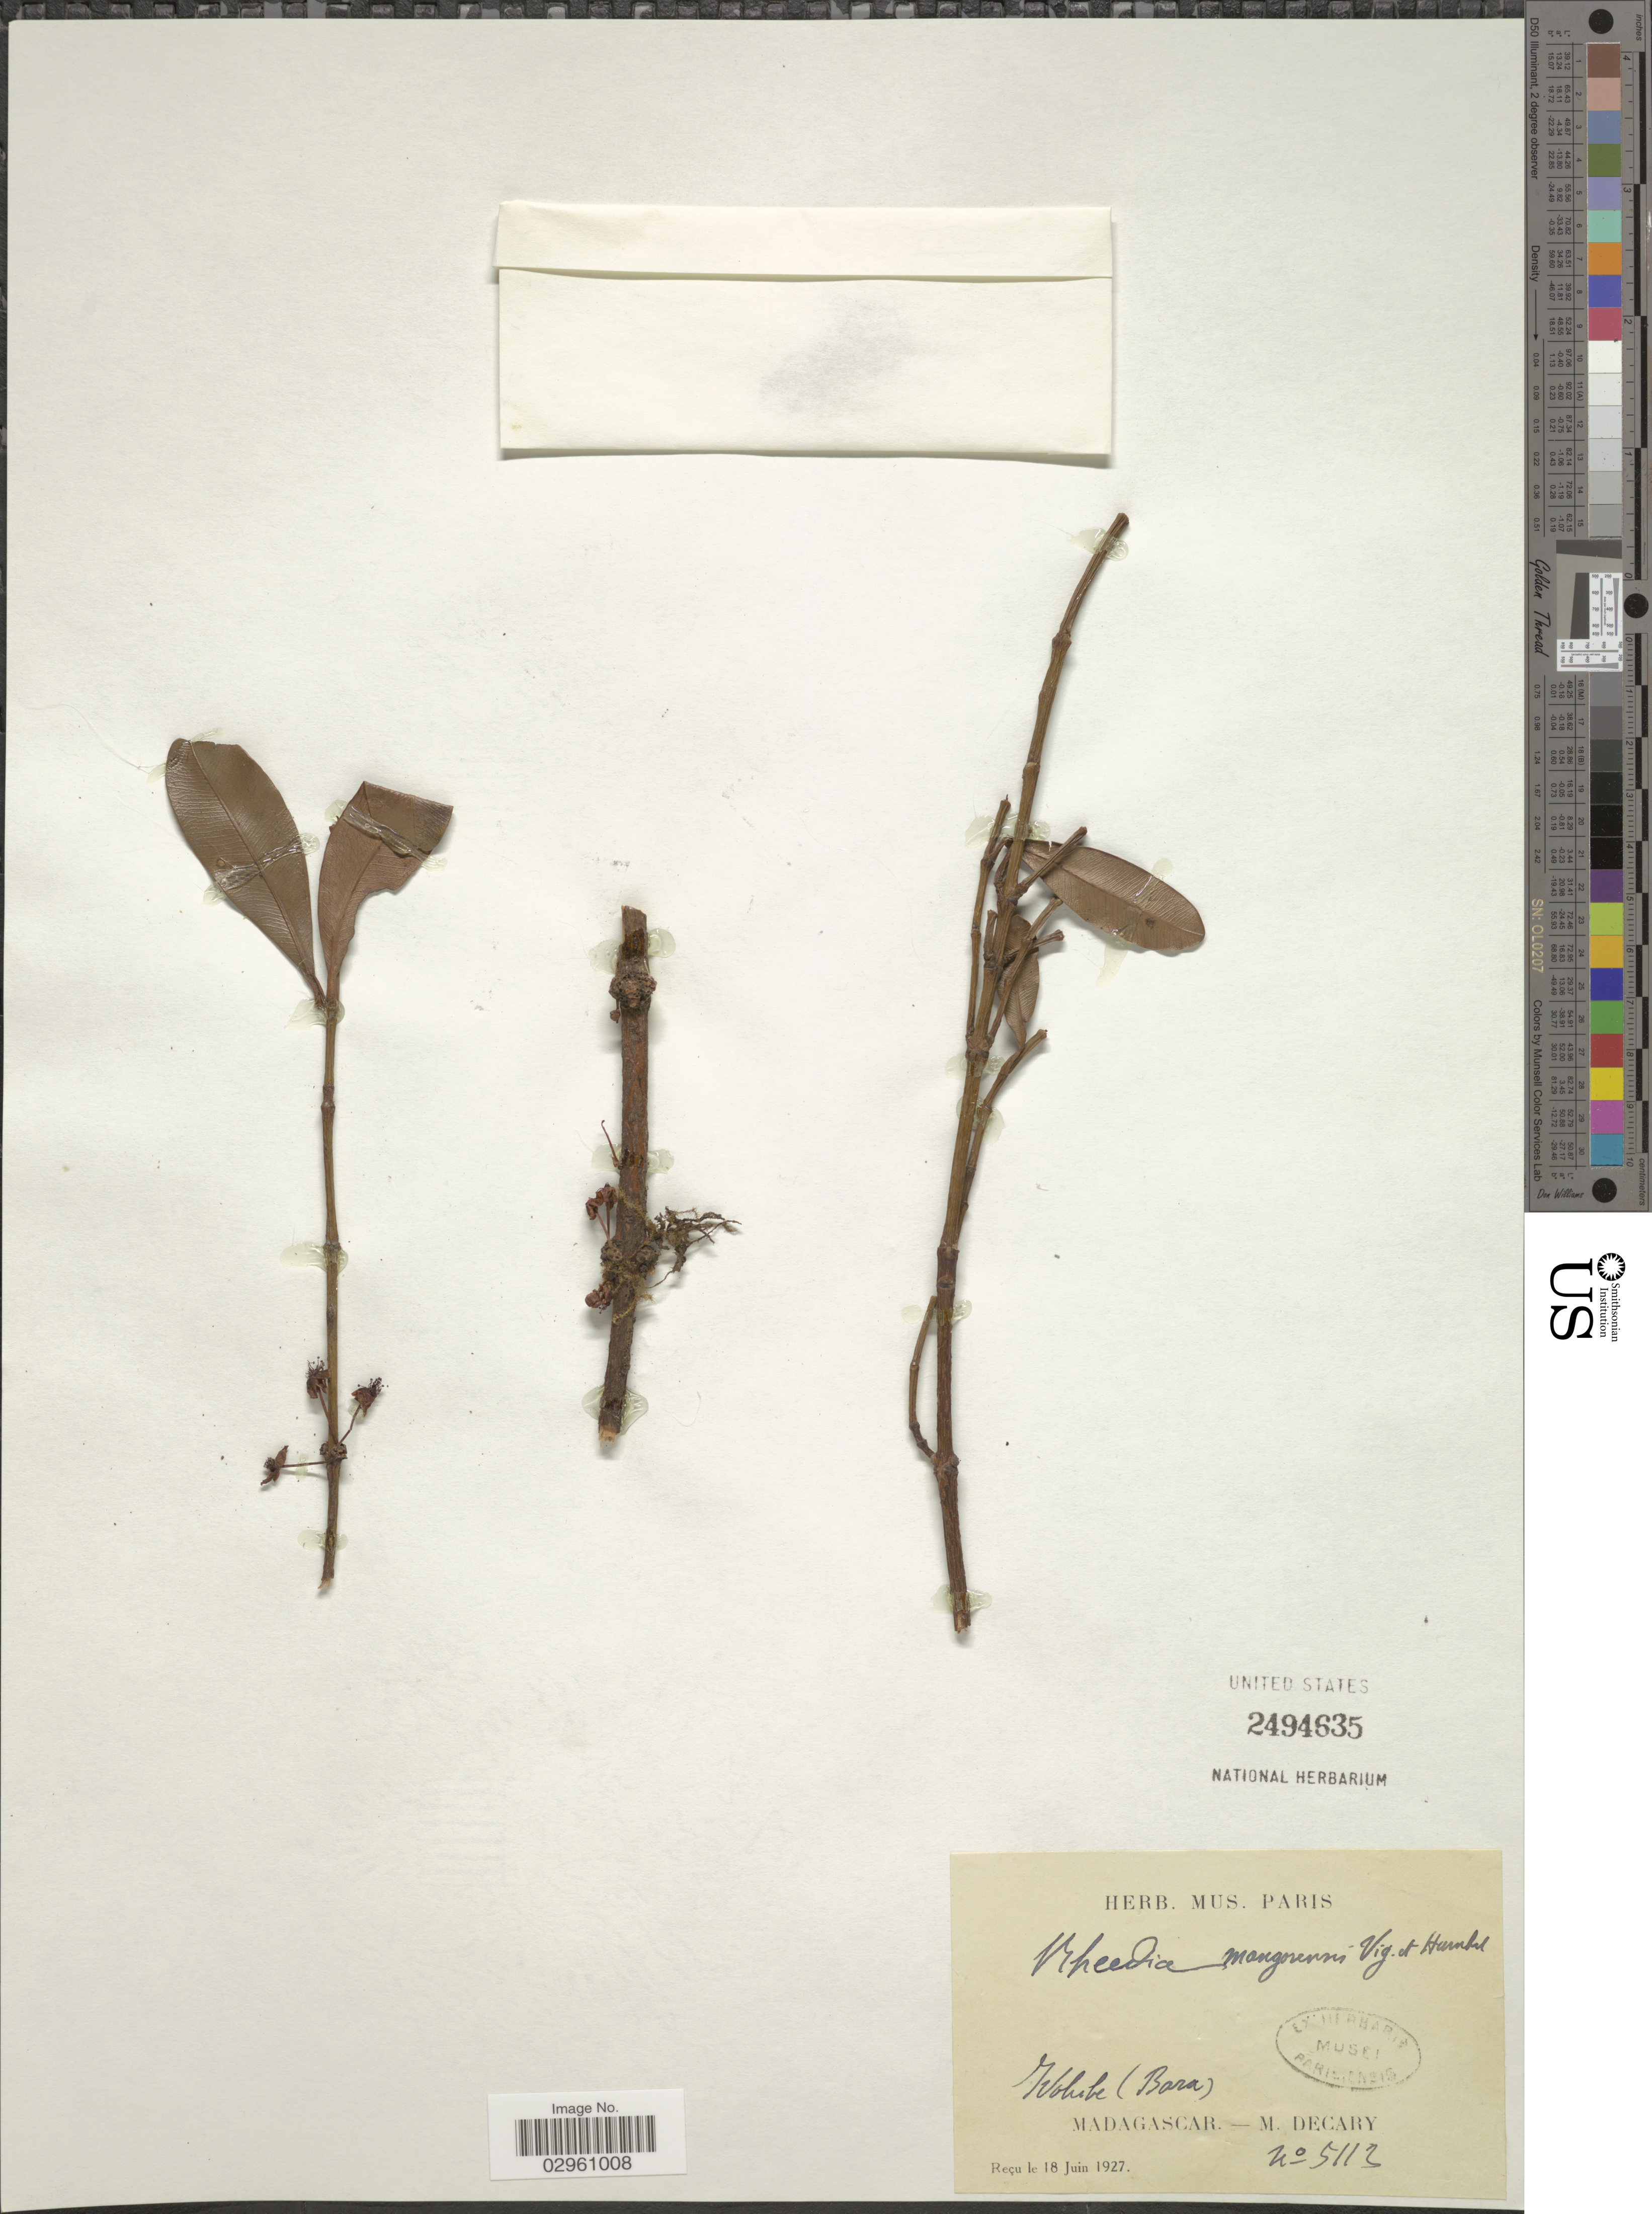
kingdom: Plantae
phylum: Tracheophyta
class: Magnoliopsida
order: Malpighiales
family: Clusiaceae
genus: Garcinia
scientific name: Garcinia mangorensis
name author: (R. Vig. & Humbert) P.W. Sweeney & Z.S. Rogers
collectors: R. Decary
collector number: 5113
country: Madagascar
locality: Ivohibe (Bora).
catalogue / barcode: US 2494635